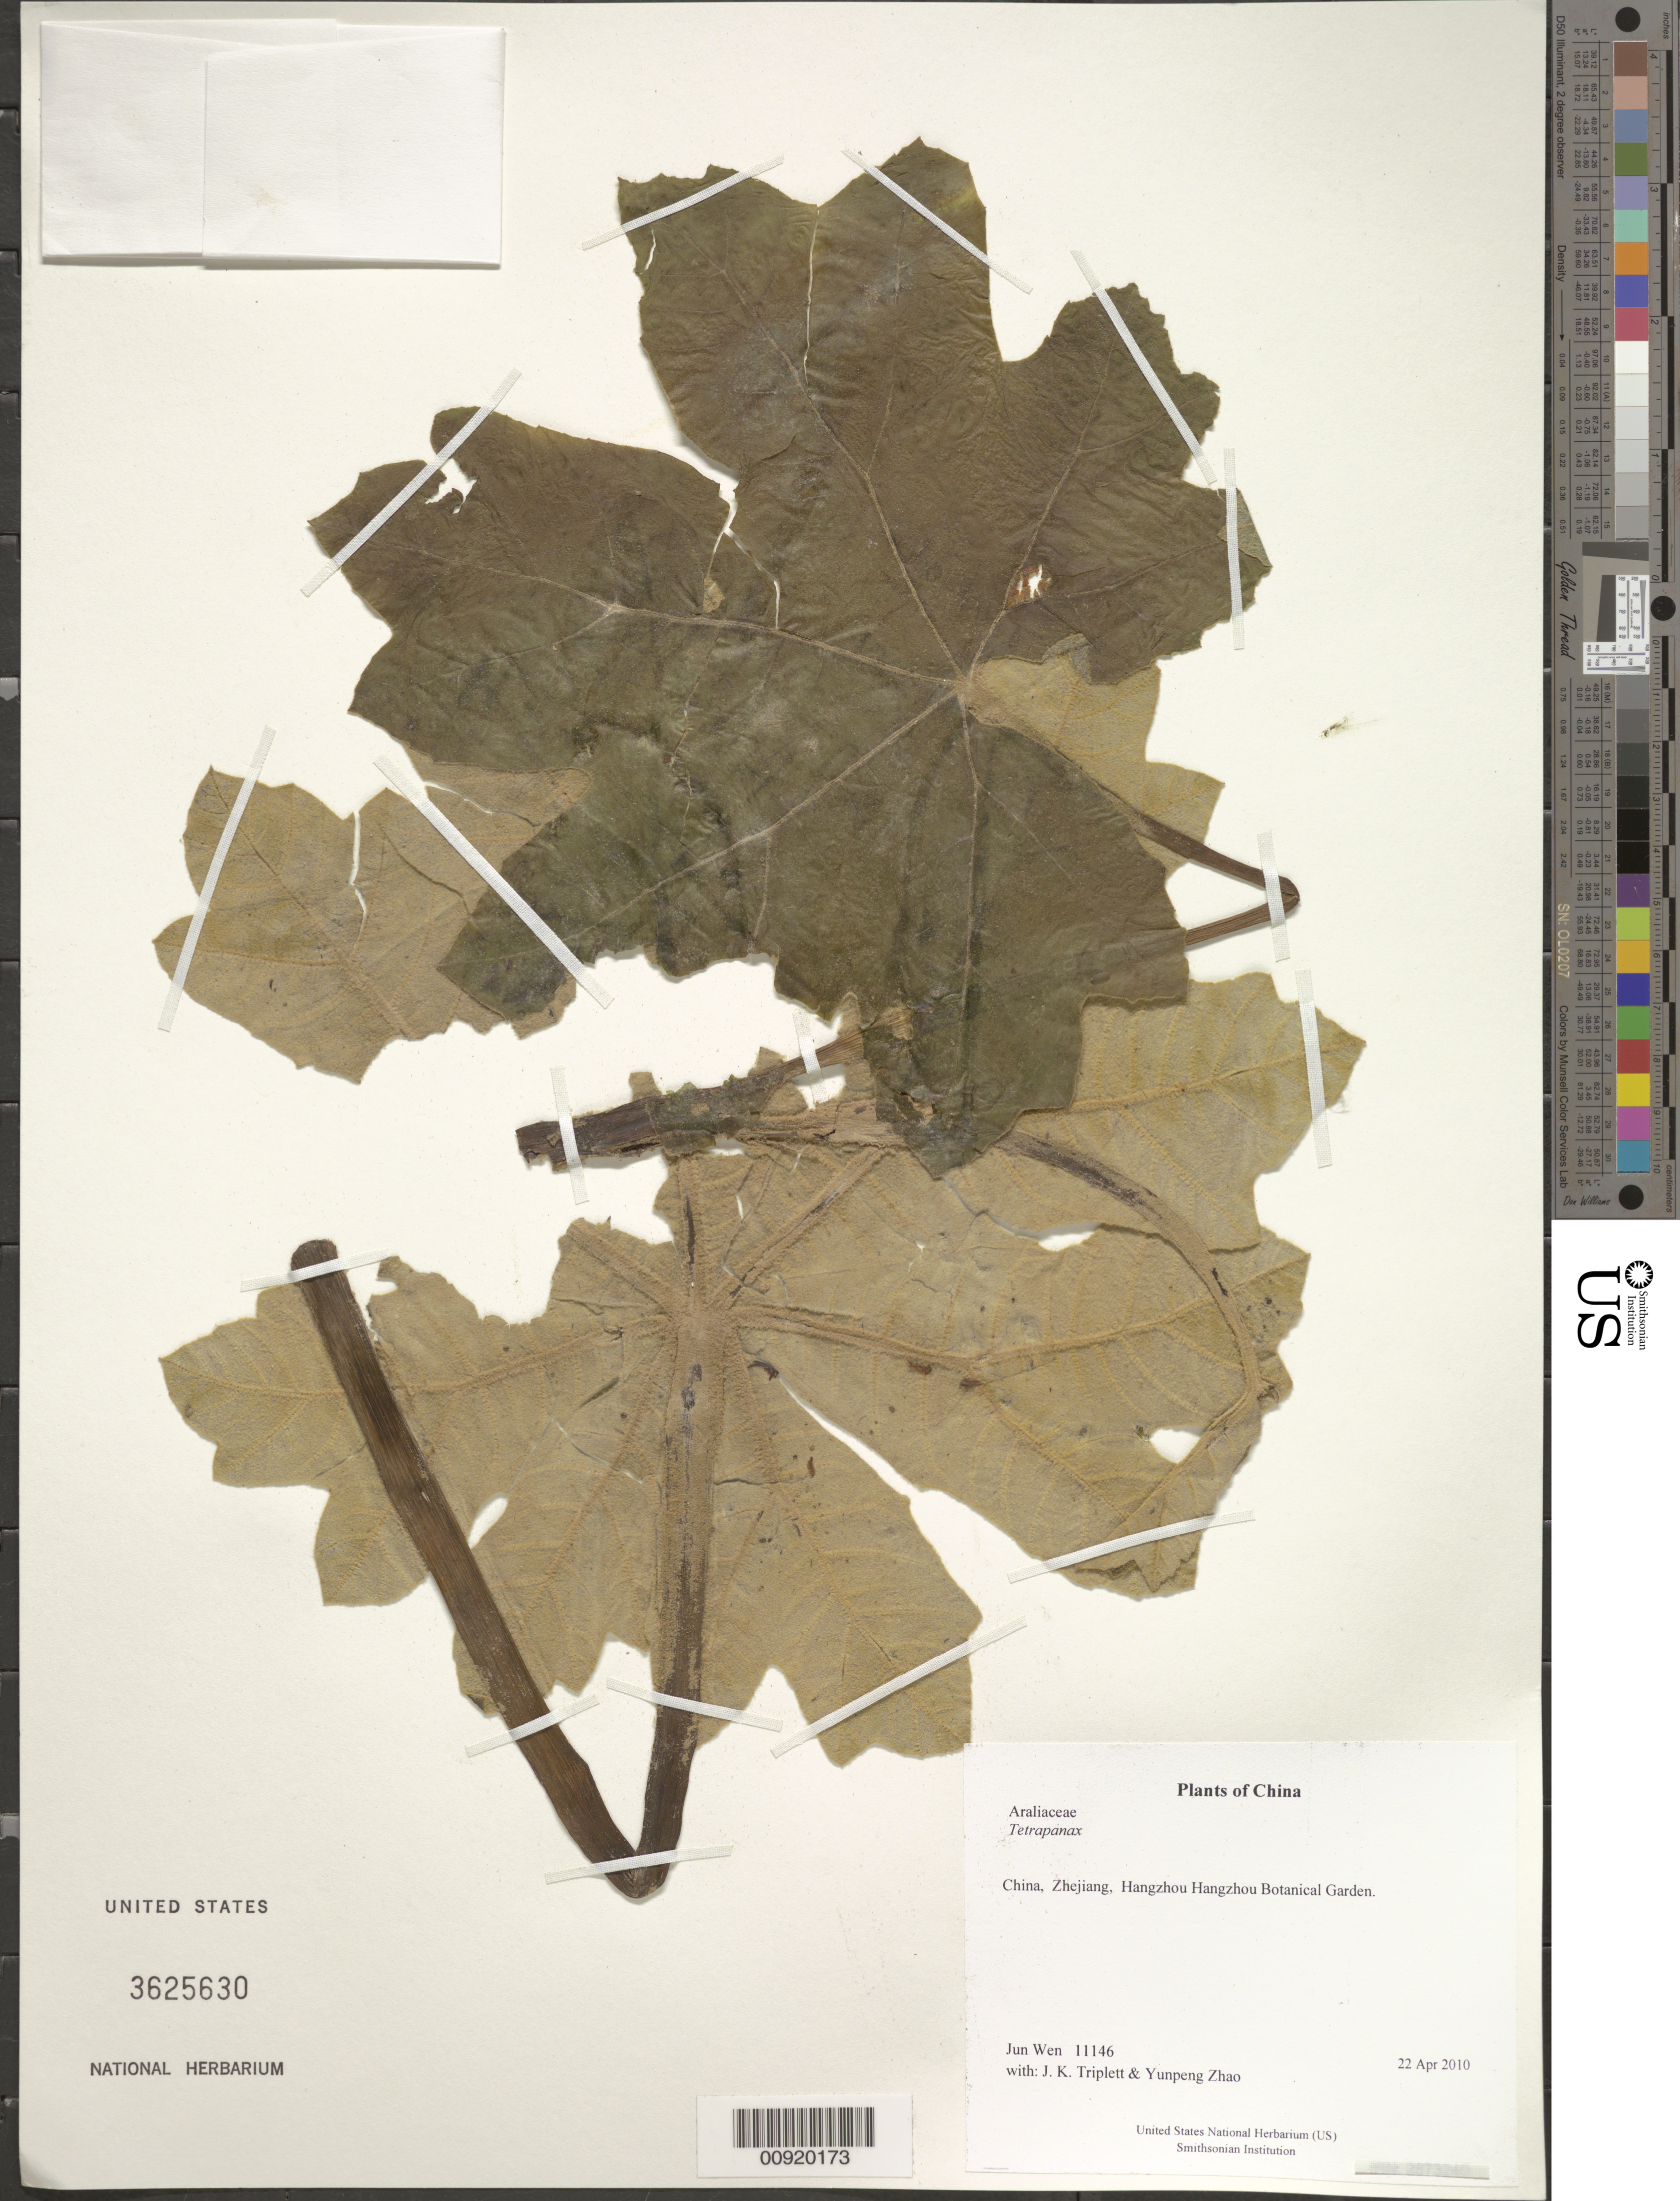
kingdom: Plantae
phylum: Tracheophyta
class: Magnoliopsida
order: Apiales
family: Araliaceae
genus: Tetrapanax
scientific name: Tetrapanax sp.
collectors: J. Wen, J. K. Triplett & Yunpeng Zhao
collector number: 11146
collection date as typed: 22 Apr 2010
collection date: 2010-04-22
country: China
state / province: Zhejiang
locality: Hangzhou Hangzhou Botanical Garden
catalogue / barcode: US 3625630